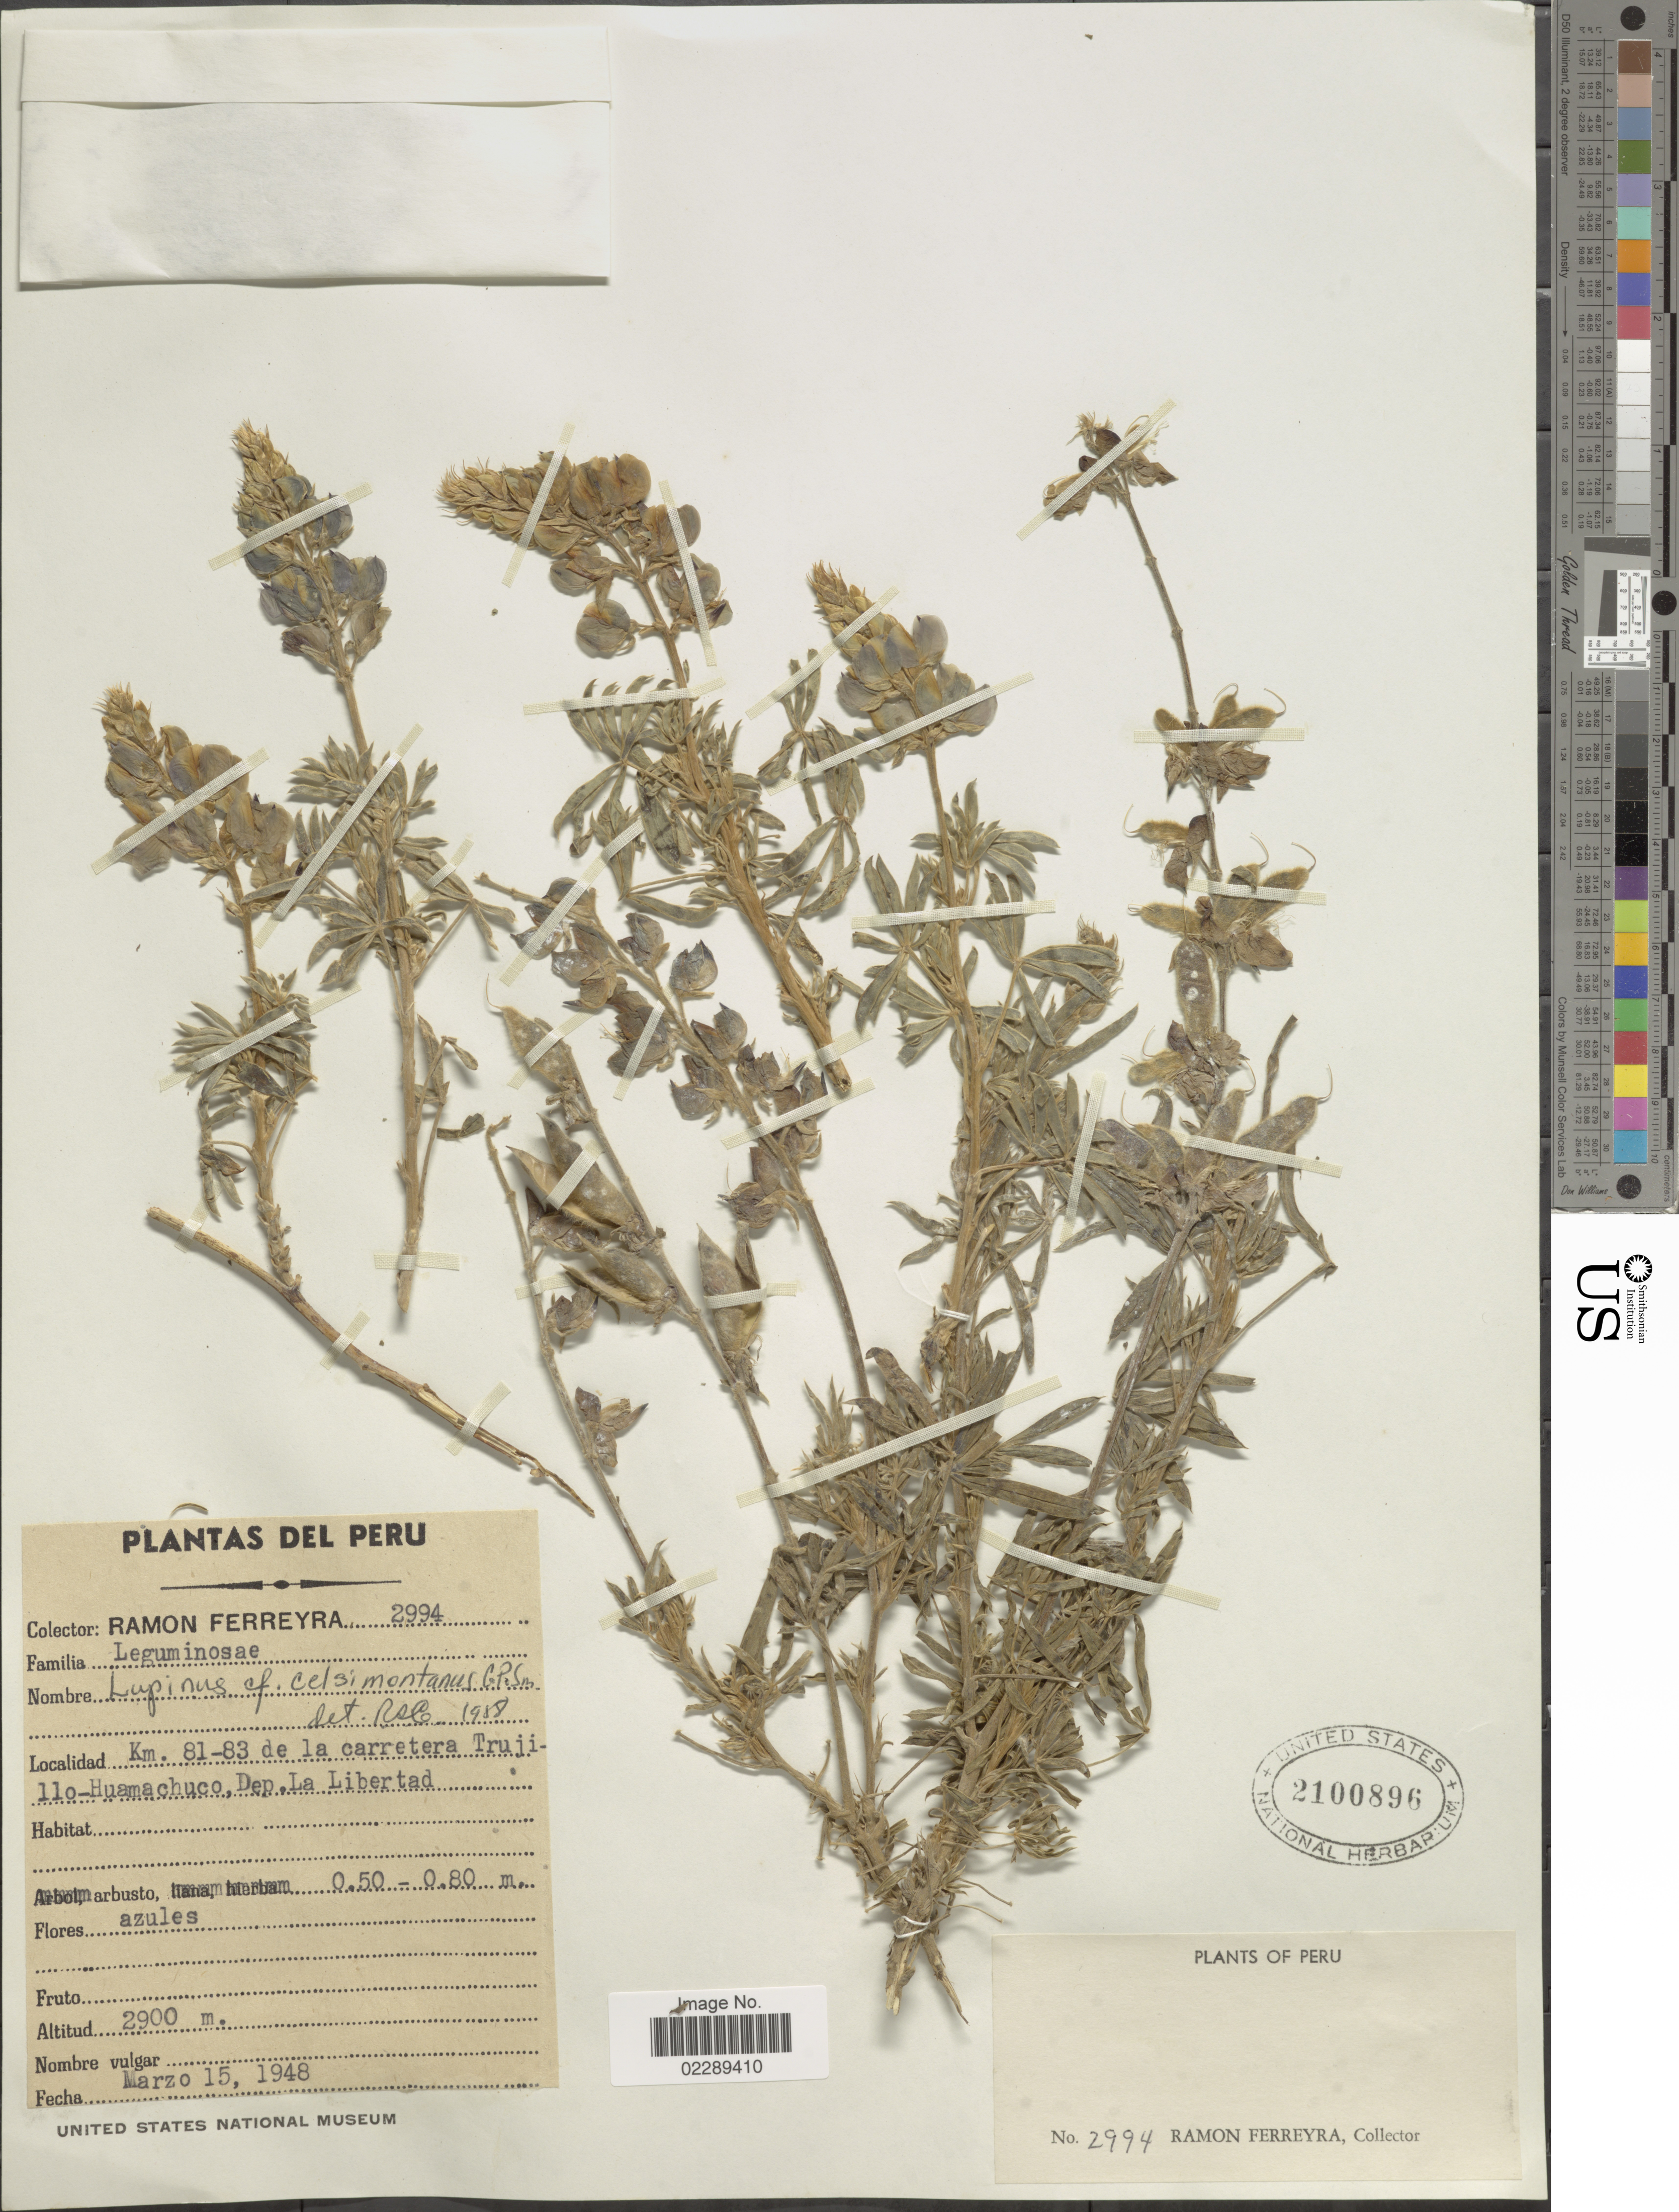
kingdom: Plantae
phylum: Tracheophyta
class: Magnoliopsida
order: Fabales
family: Fabaceae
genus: Lupinus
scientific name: Lupinus celsimontanus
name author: C.P. Sm.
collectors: R. A. Ferreyra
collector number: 2994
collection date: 1948-03-15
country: Peru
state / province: La Libertad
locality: Km. 81-83 de la carretera Trujillo-Huamachuco, Dep. La Libertad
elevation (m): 2900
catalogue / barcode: US 2100896